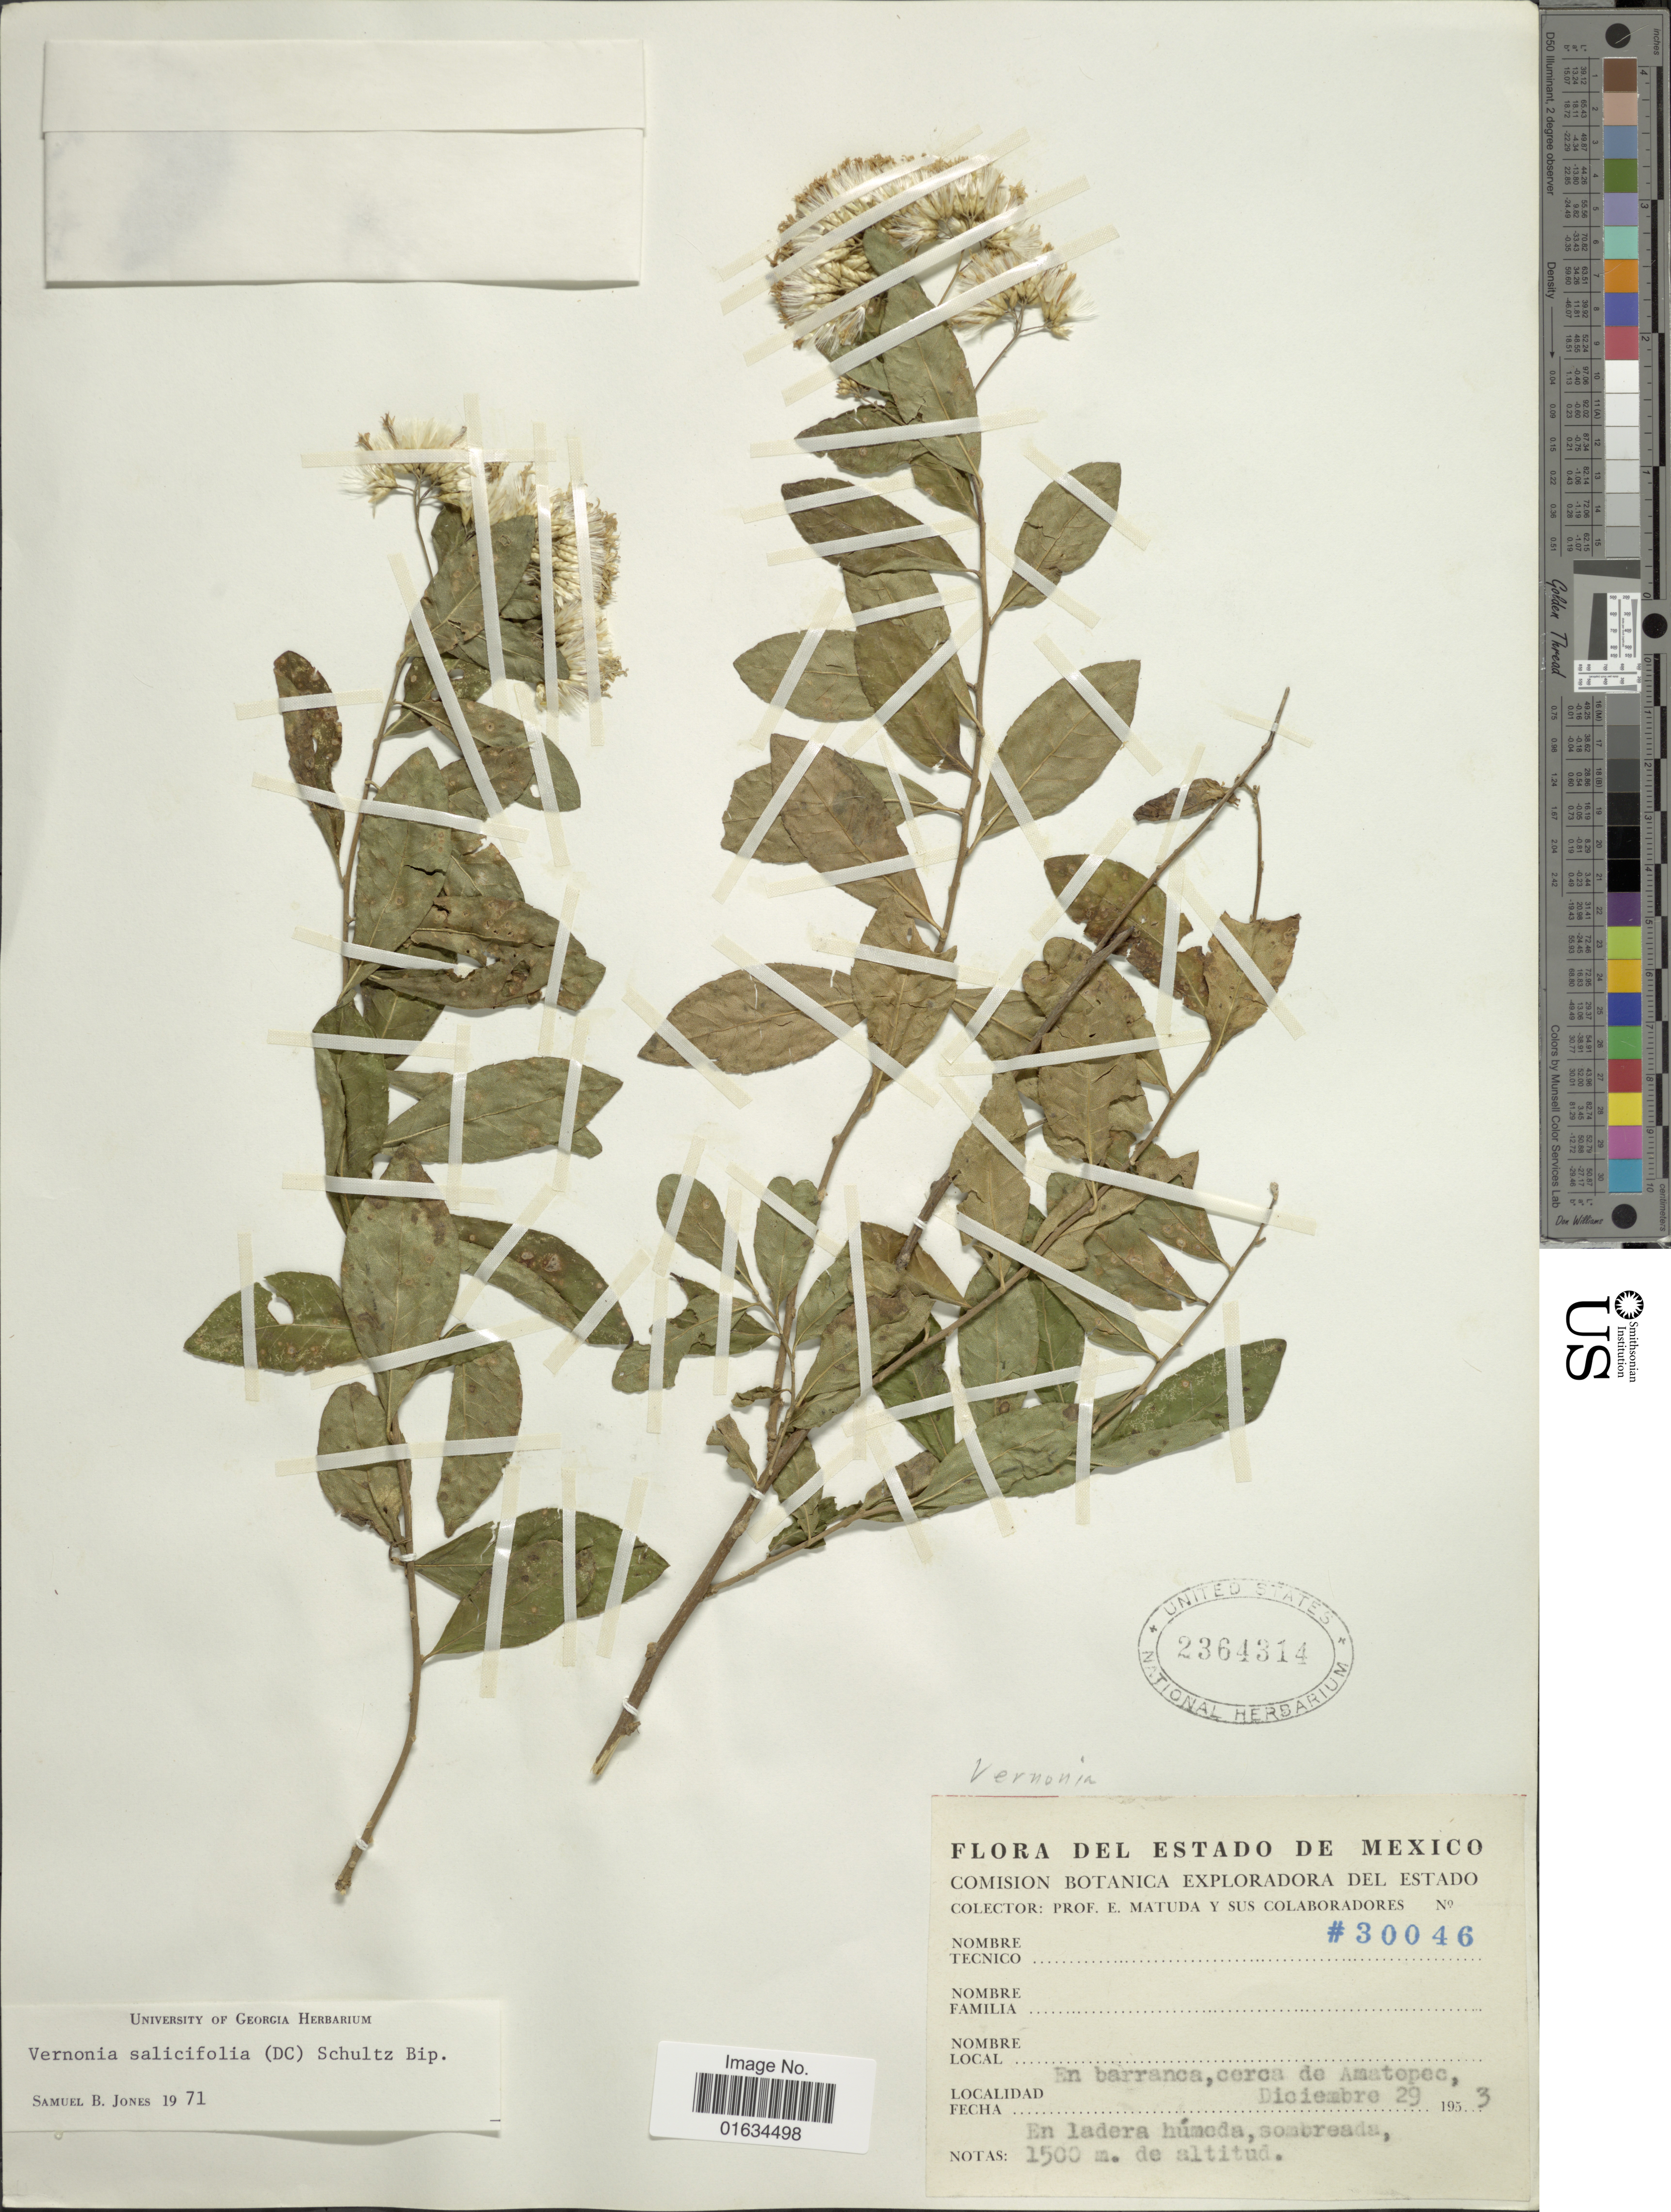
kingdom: Plantae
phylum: Tracheophyta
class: Magnoliopsida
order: Asterales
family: Asteraceae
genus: Critoniopsis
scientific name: Critoniopsis salicifolia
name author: (DC.) H. Rob.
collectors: E. Matuda & et al.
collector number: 30046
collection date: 1953-12-29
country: Mexico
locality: En barranca, cerca de Amatopec, En ladera humoda, sombreads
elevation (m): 1500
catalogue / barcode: US 2364314